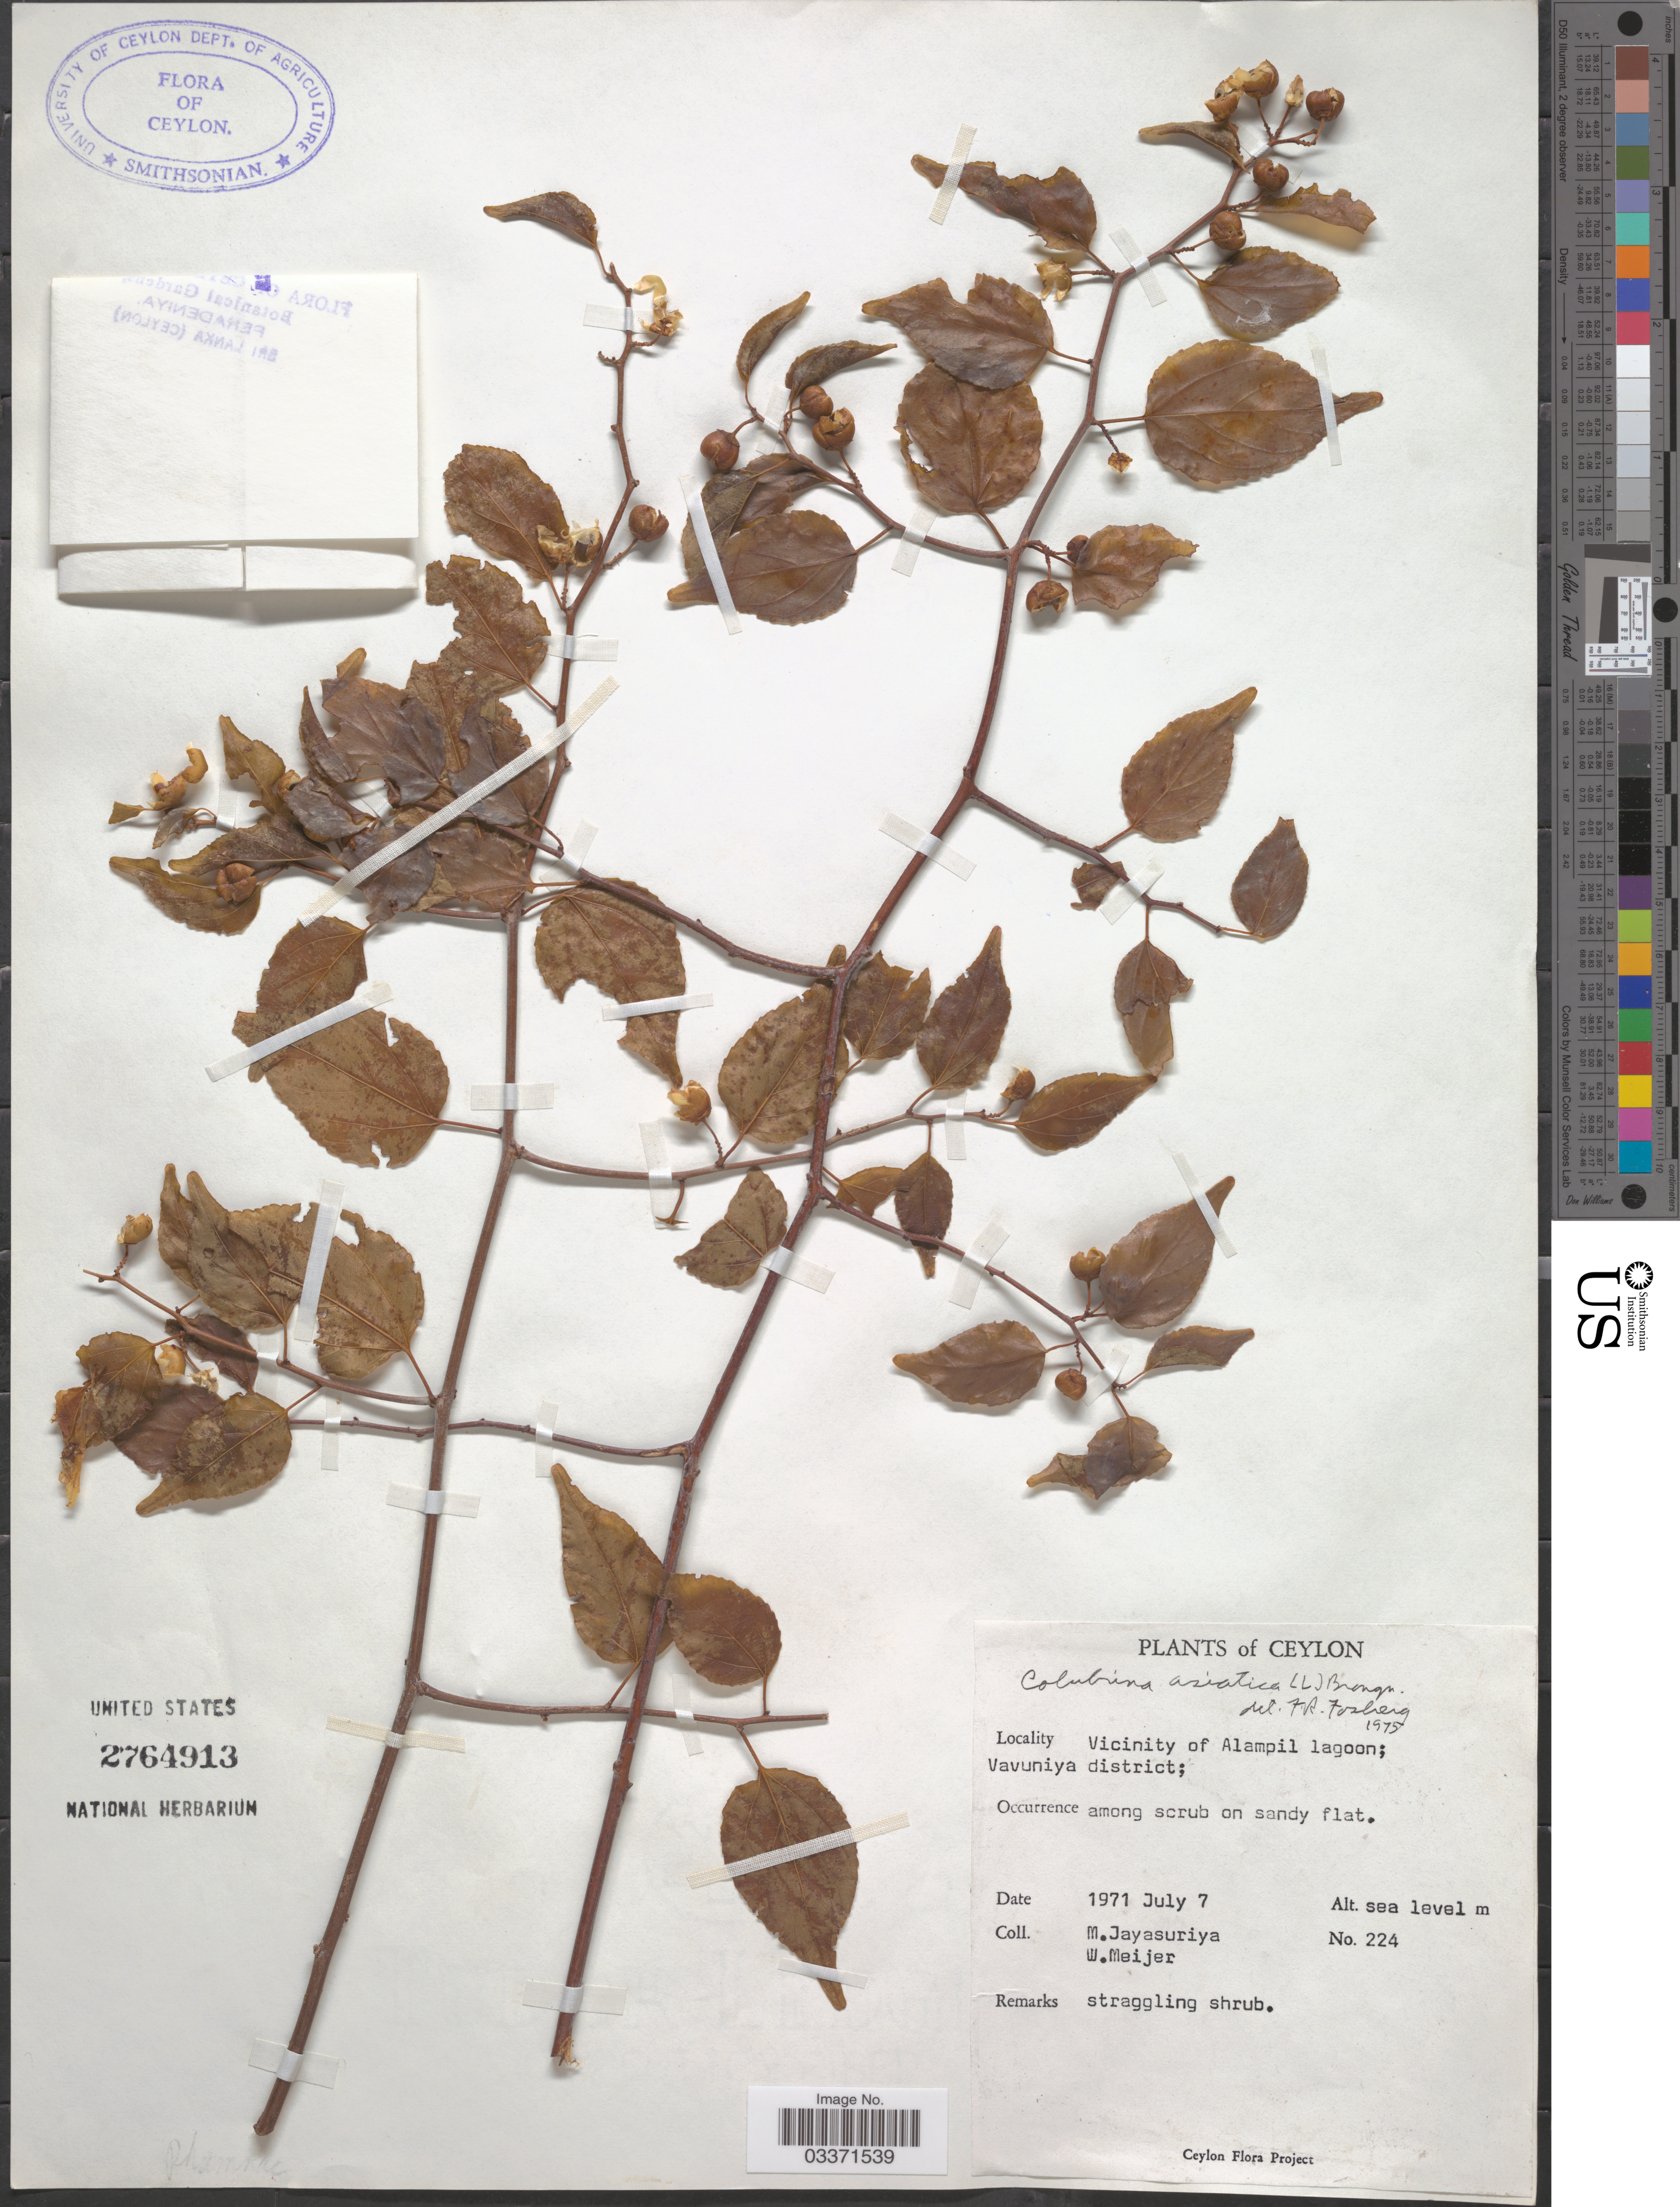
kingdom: Plantae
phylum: Tracheophyta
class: Magnoliopsida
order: Rosales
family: Rhamnaceae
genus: Colubrina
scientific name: Colubrina asiatica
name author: (L.) Brongn.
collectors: M. Jayasuriya & W. Meijer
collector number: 224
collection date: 1971-07-07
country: Sri Lanka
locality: Ceylon, Vicinity of Alampil lagoon; Vavuniya district.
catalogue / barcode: US 2764913